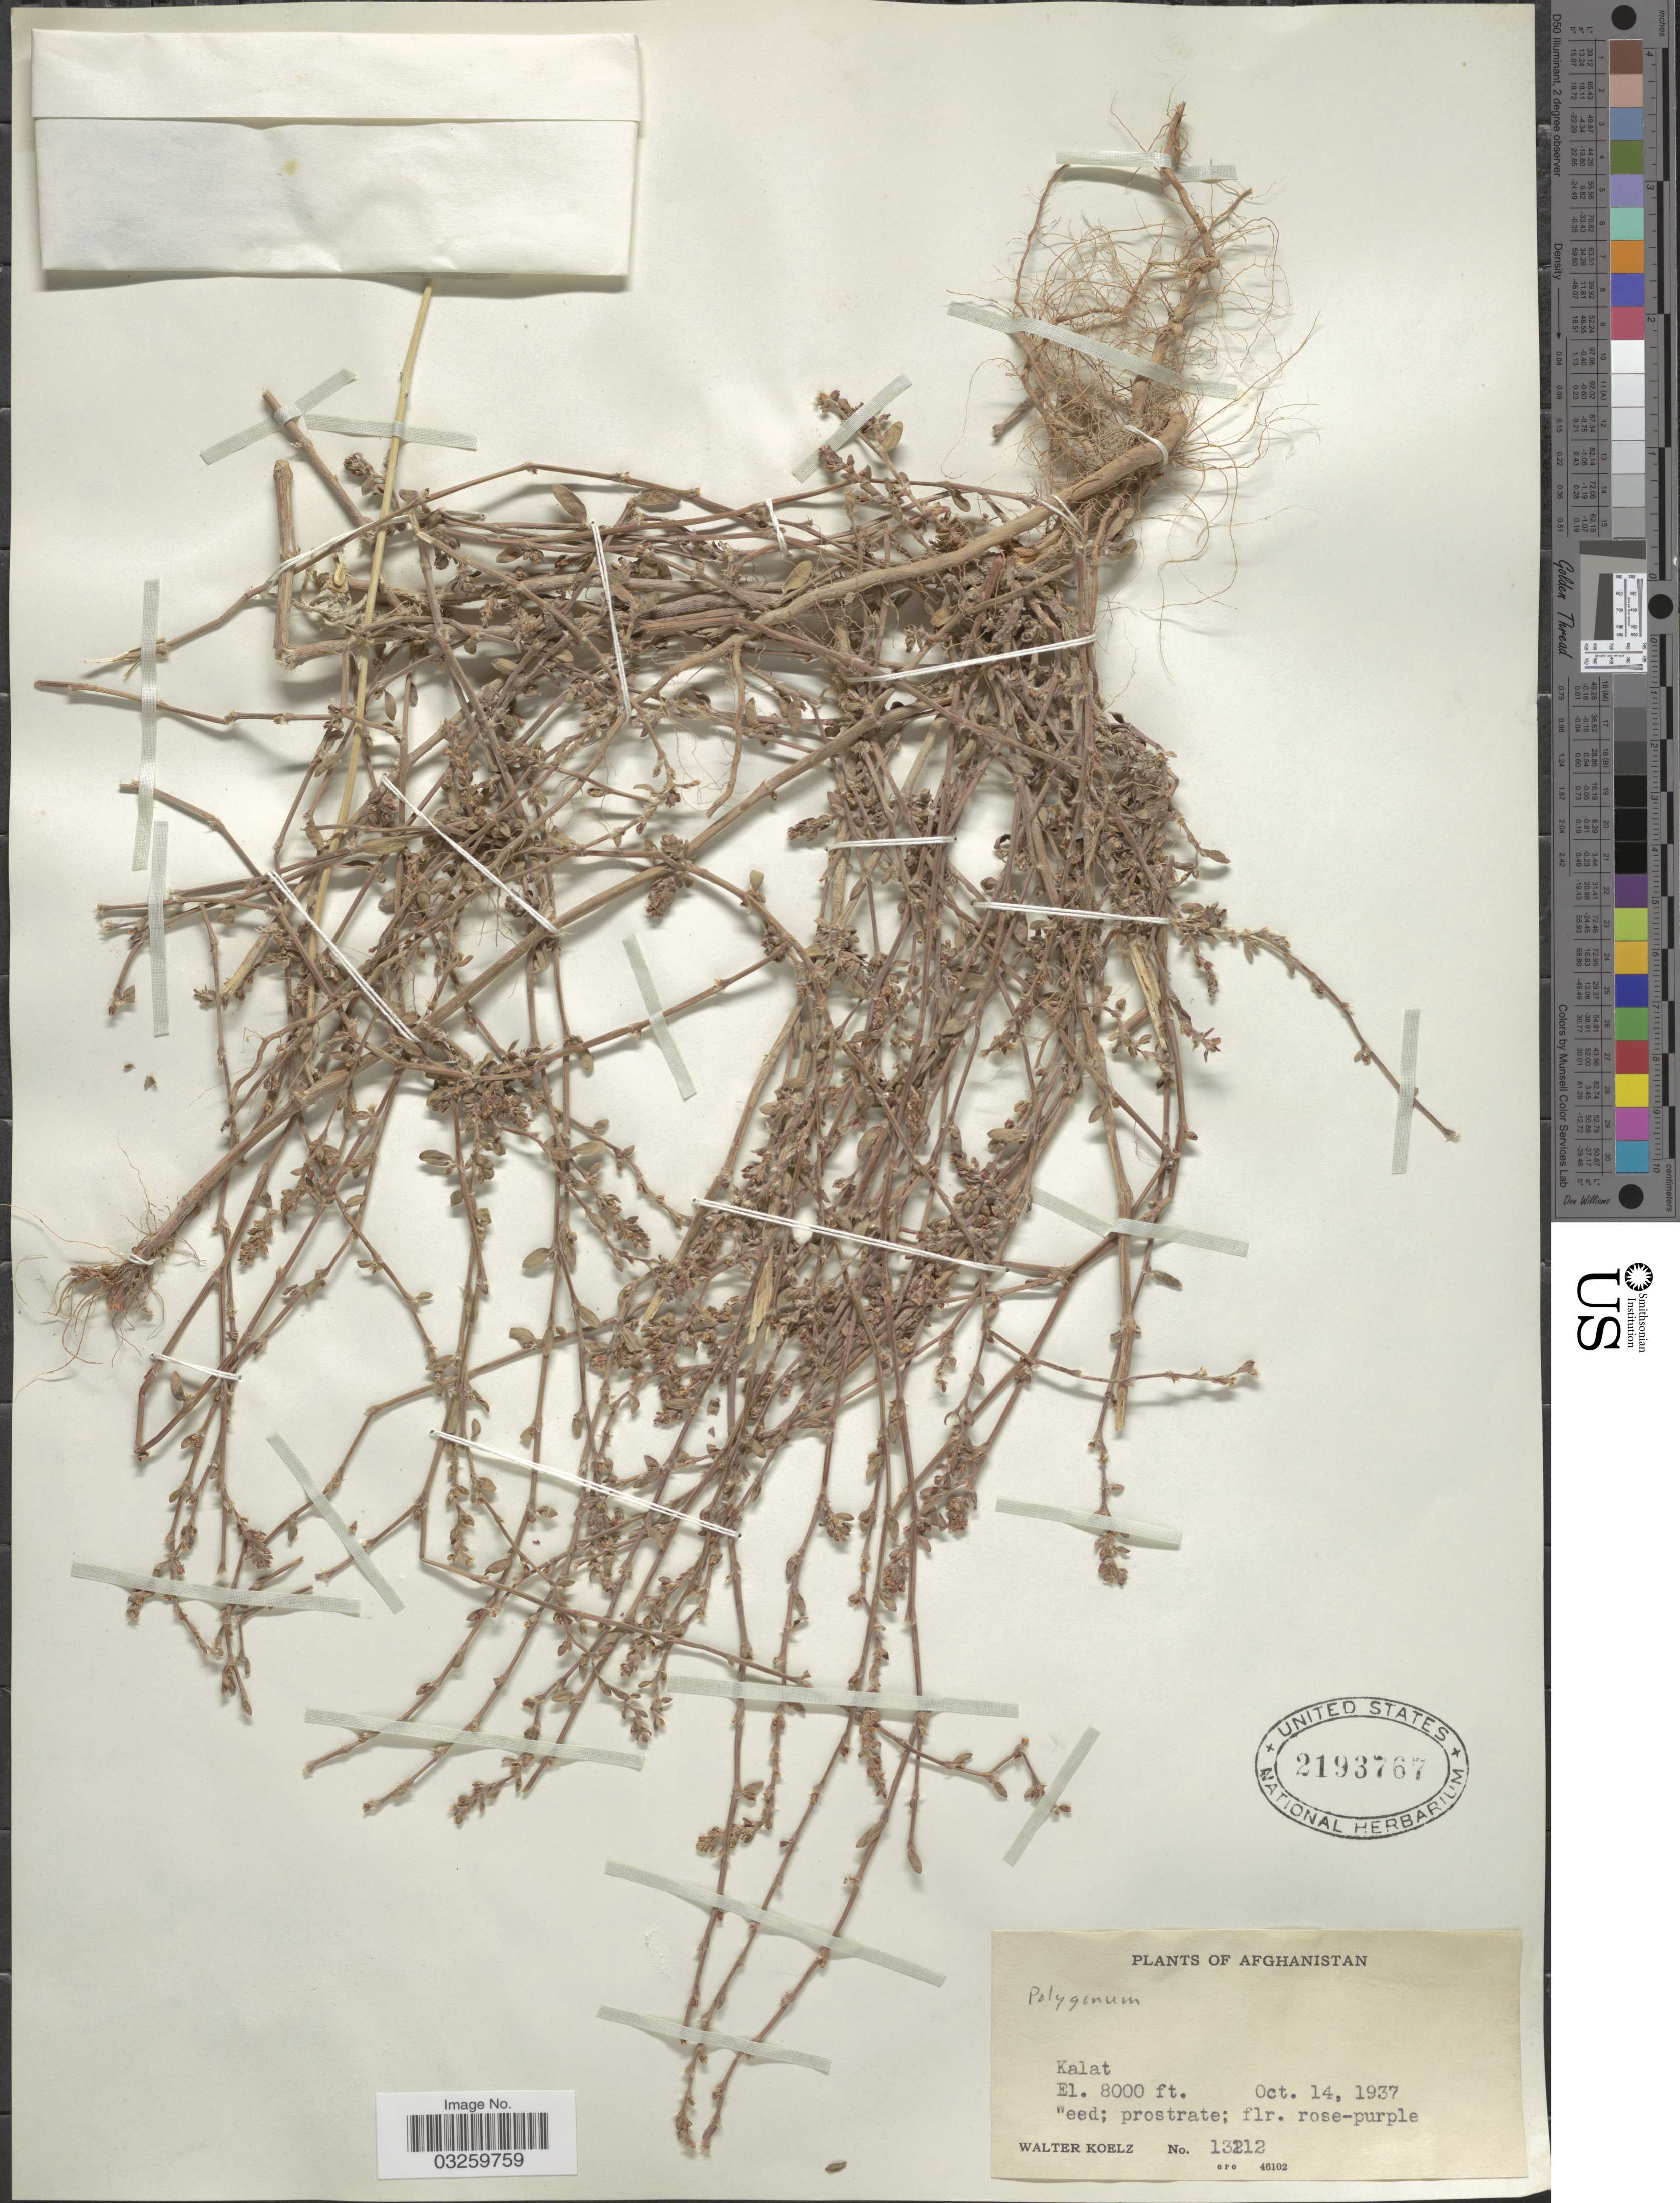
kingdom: Plantae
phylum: Tracheophyta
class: Magnoliopsida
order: Caryophyllales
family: Polygonaceae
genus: Polygonum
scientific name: Polygonum sp.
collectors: W. N. Koelz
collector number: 13212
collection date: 1937-10-14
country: Afghanistan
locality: Kalat.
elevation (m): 2438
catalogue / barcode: US 2193767